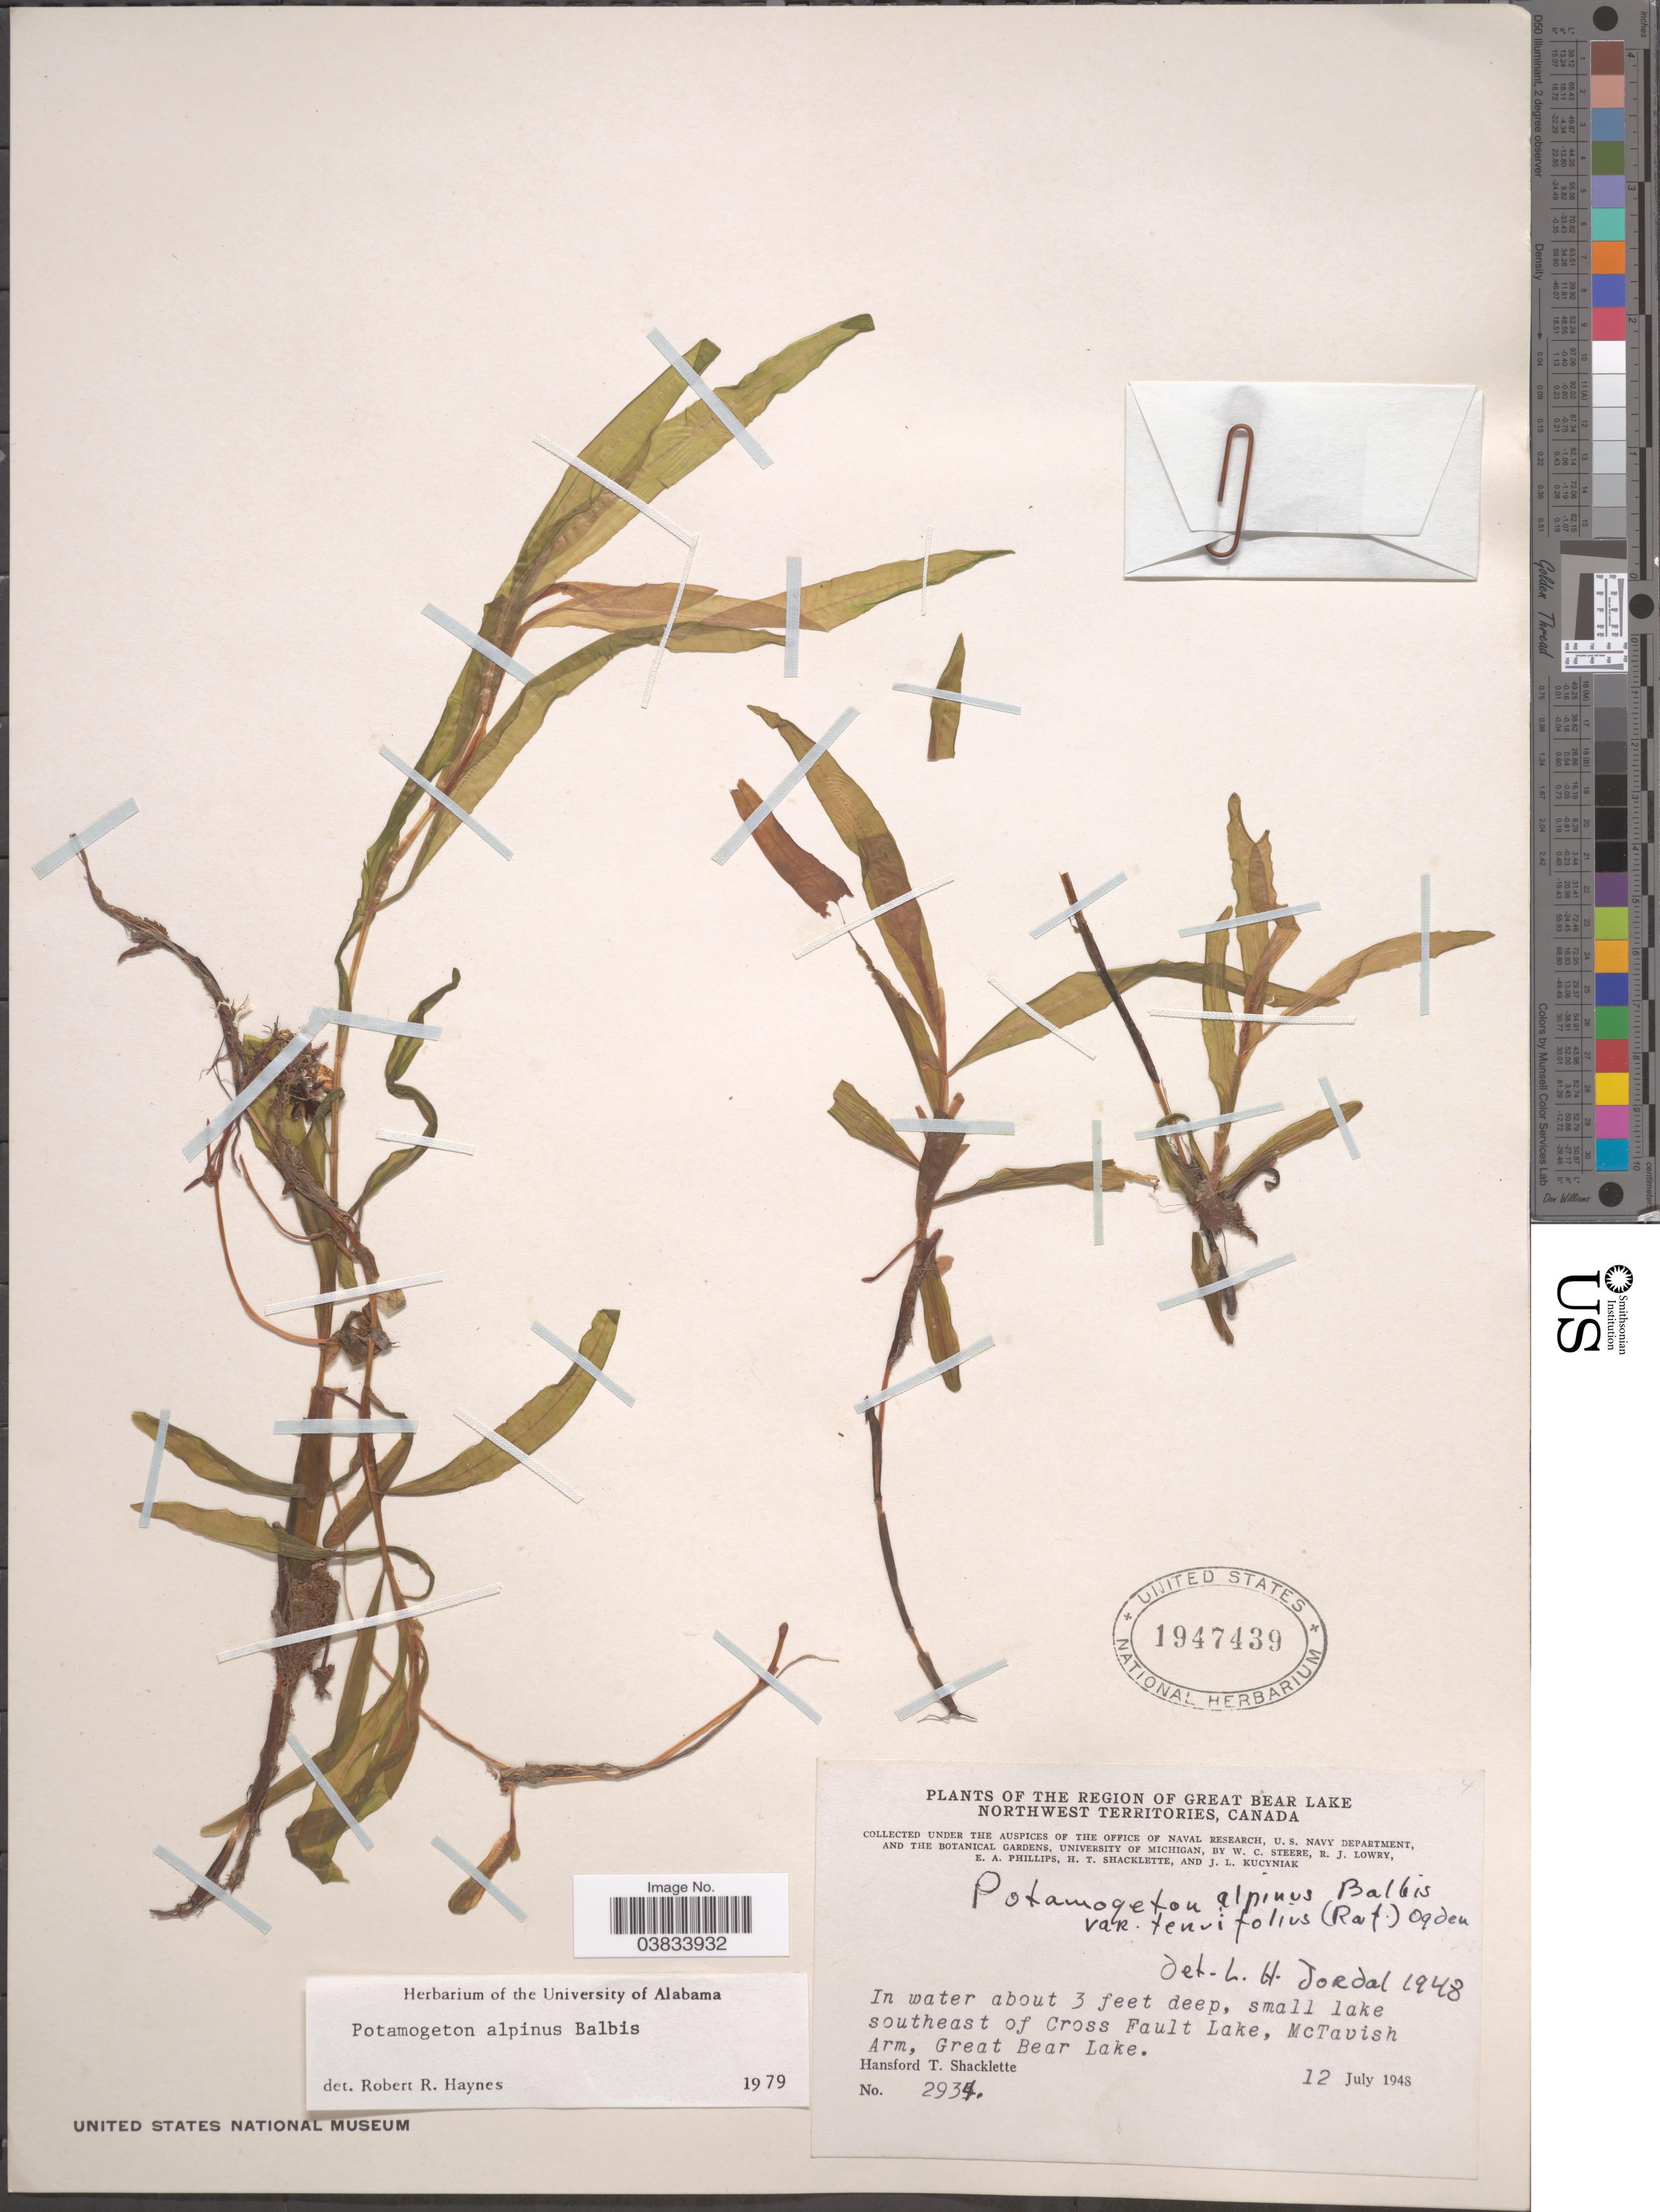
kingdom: Plantae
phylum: Tracheophyta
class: Liliopsida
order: Alismatales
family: Potamogetonaceae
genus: Potamogeton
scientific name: Potamogeton alpinus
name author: Balb.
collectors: H. Shacklette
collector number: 2934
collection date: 1948-07-12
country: Canada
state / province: Northwest Territories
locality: The Region of Great Bear Lake. Southeast of Cross Fault Lake, McTavish Arm, Great Bear Lake.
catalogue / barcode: US 1947439